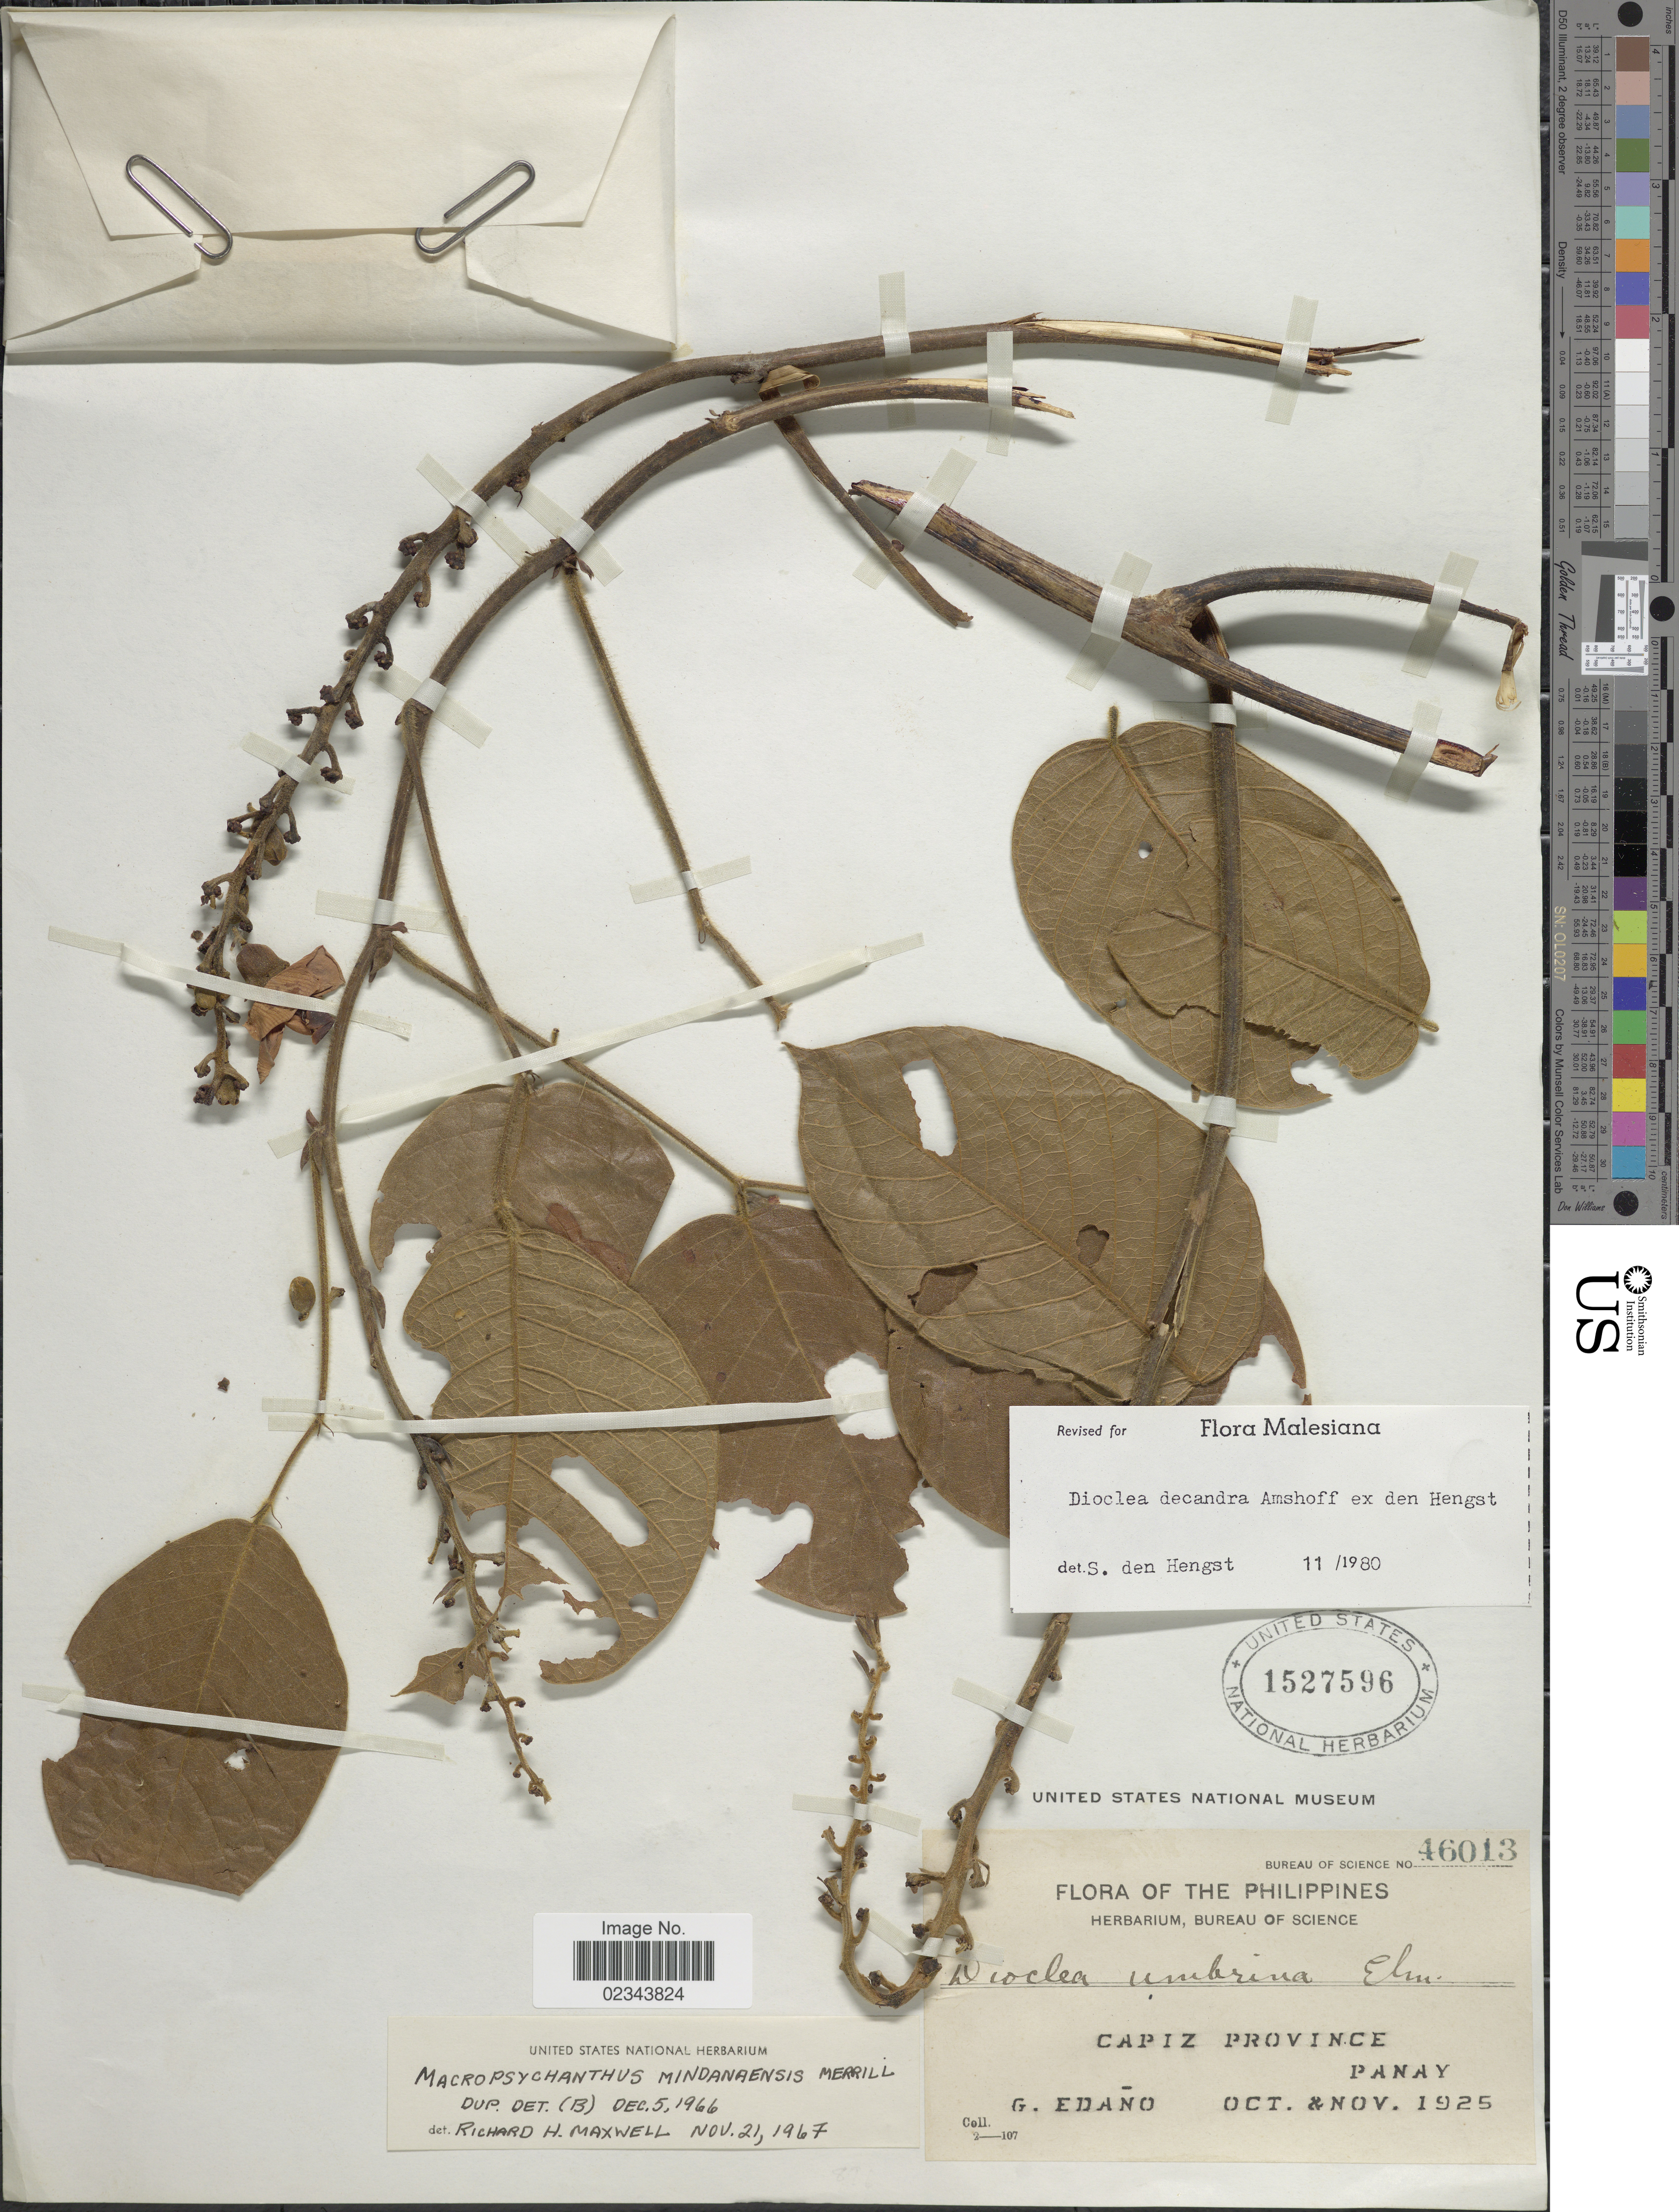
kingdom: Plantae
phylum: Tracheophyta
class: Magnoliopsida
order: Fabales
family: Fabaceae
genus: Macropsychanthus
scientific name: Macropsychanthus ferrugineus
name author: Merr.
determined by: Strong, Mark T., (BOT), Smithsonian Institution - National Museum of Natural History (UNITED STATES)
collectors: G. Edaño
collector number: Bureau of Science 46013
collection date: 1925-10/1925-11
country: Philippines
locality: Capiz Province, Panay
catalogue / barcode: US 1527596